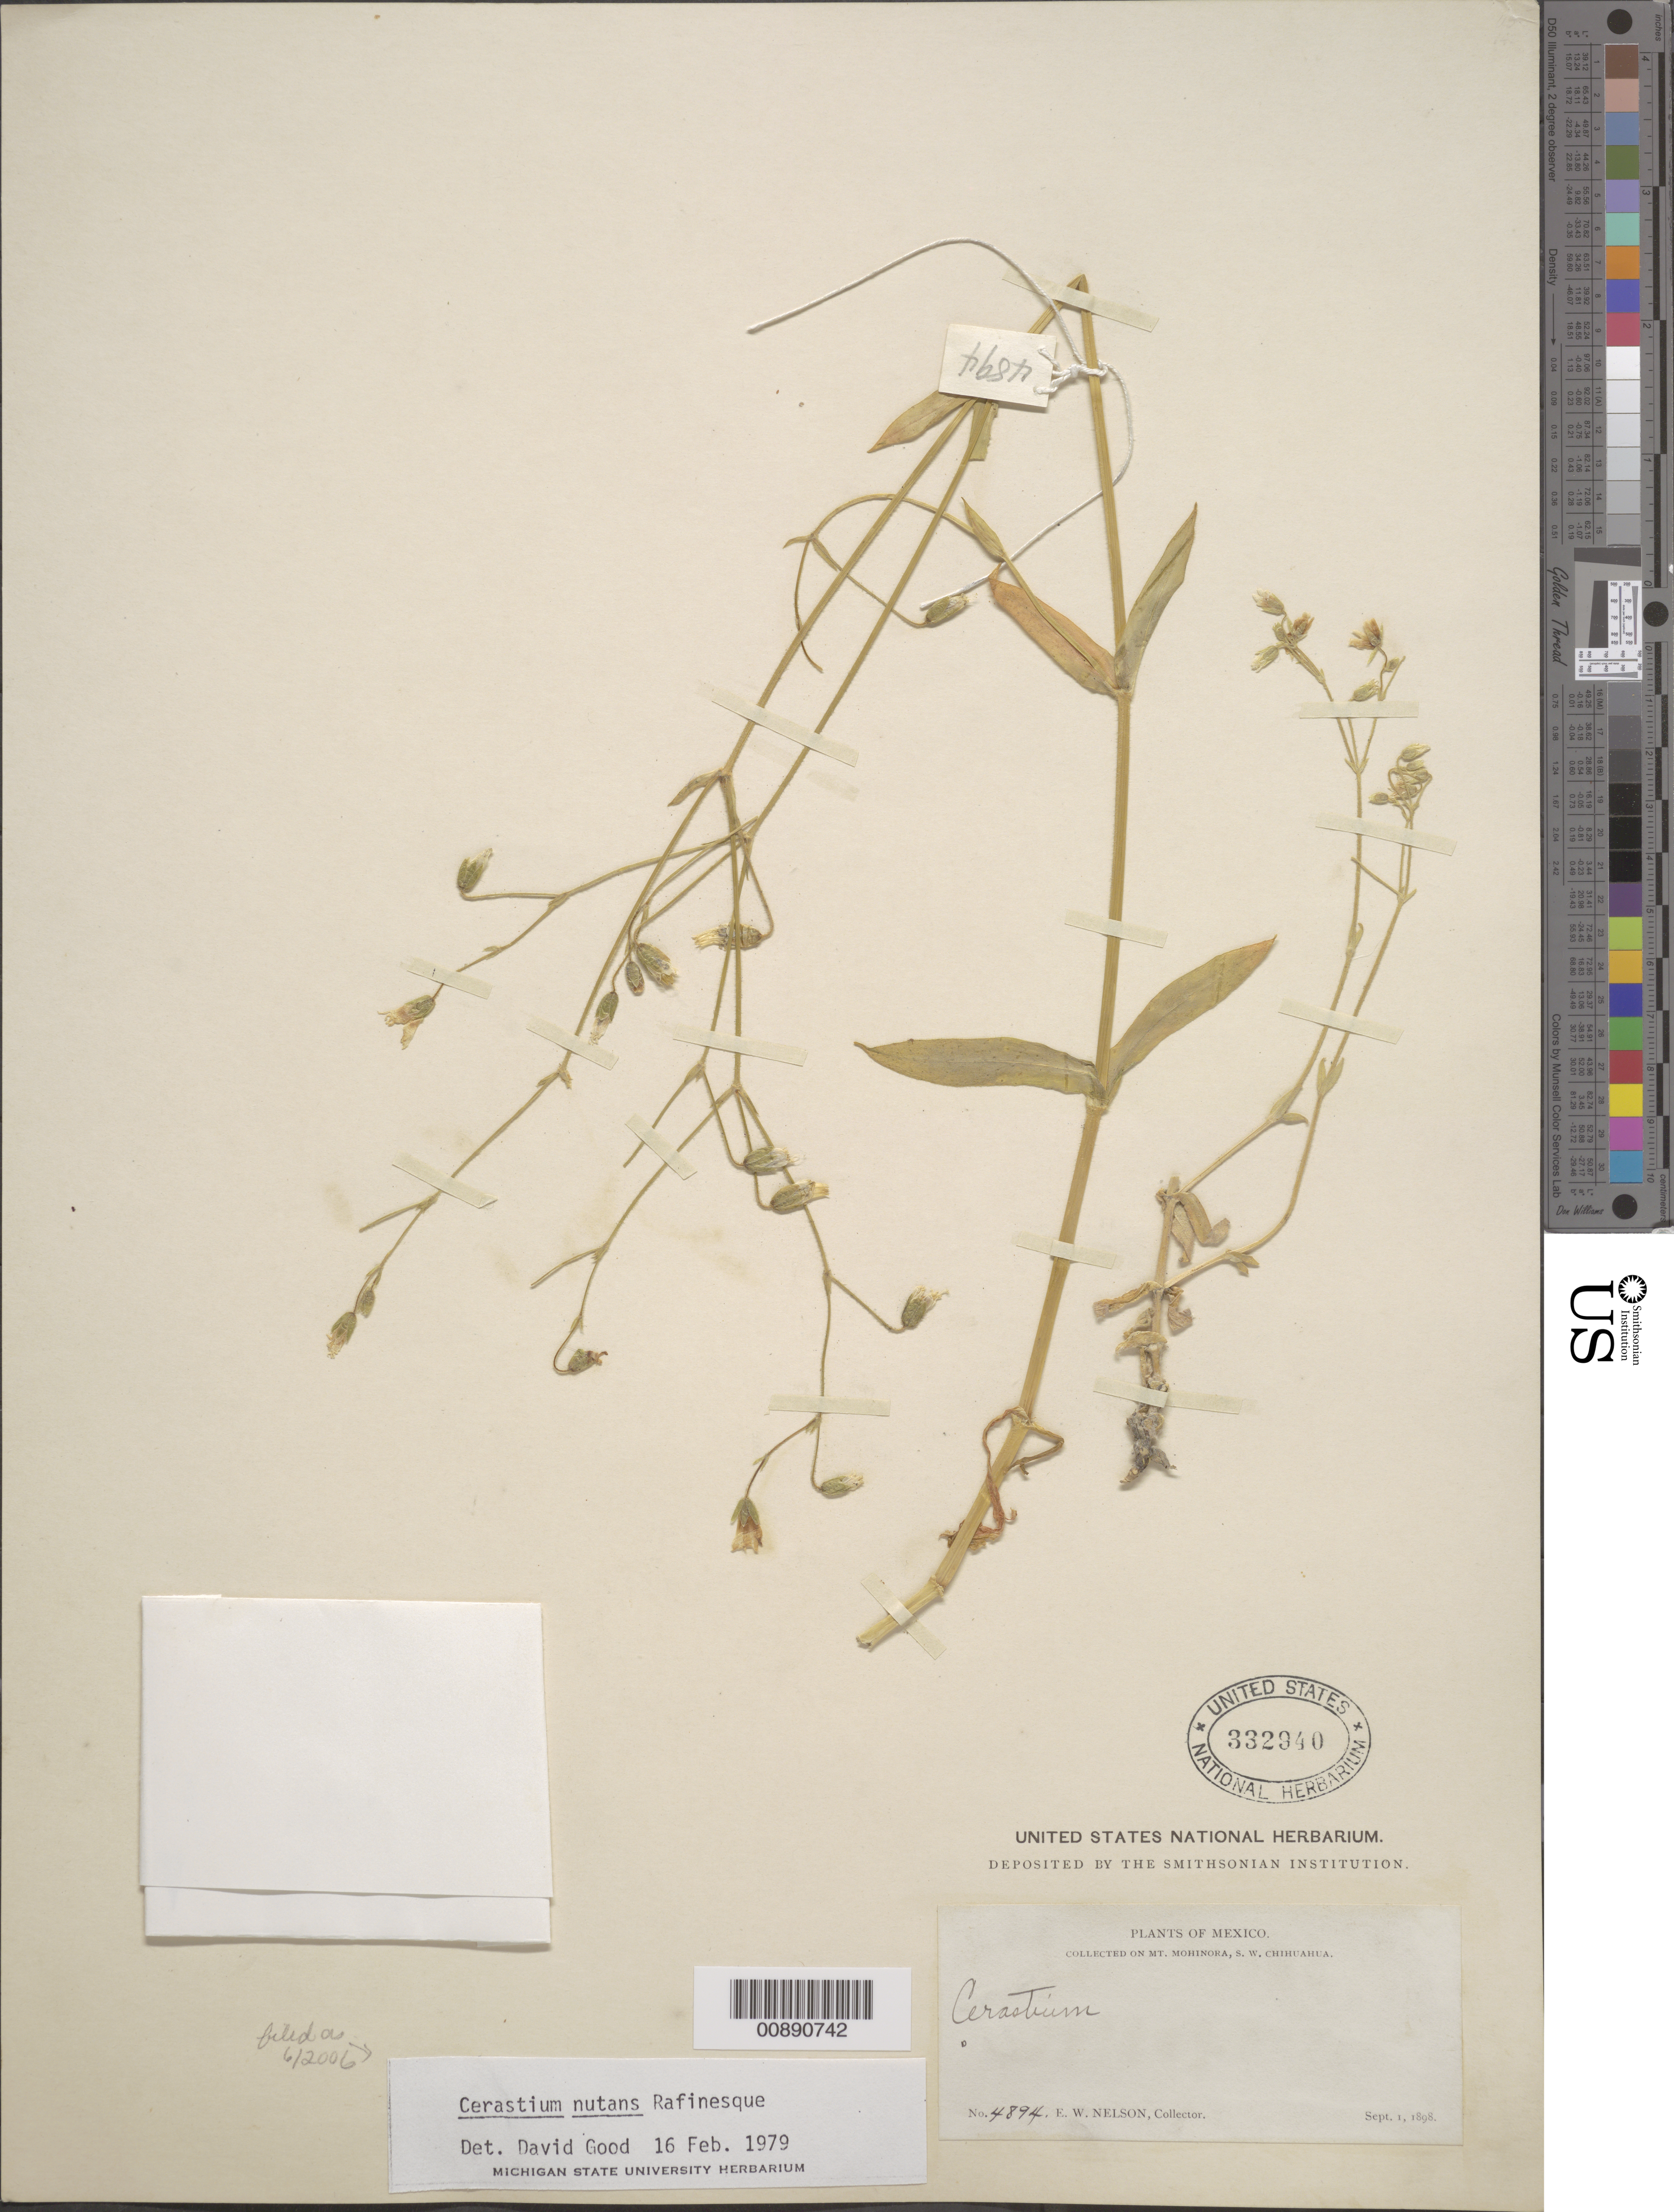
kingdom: Plantae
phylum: Tracheophyta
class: Magnoliopsida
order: Caryophyllales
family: Caryophyllaceae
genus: Cerastium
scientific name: Cerastium nutans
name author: Raf.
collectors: E. W. Nelson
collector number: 4894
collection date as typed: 01 Sep 1898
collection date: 1898-09-01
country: Mexico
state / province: Chihuahua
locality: Mt. Mohinora, S.W. Chihuahua.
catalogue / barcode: US 332940